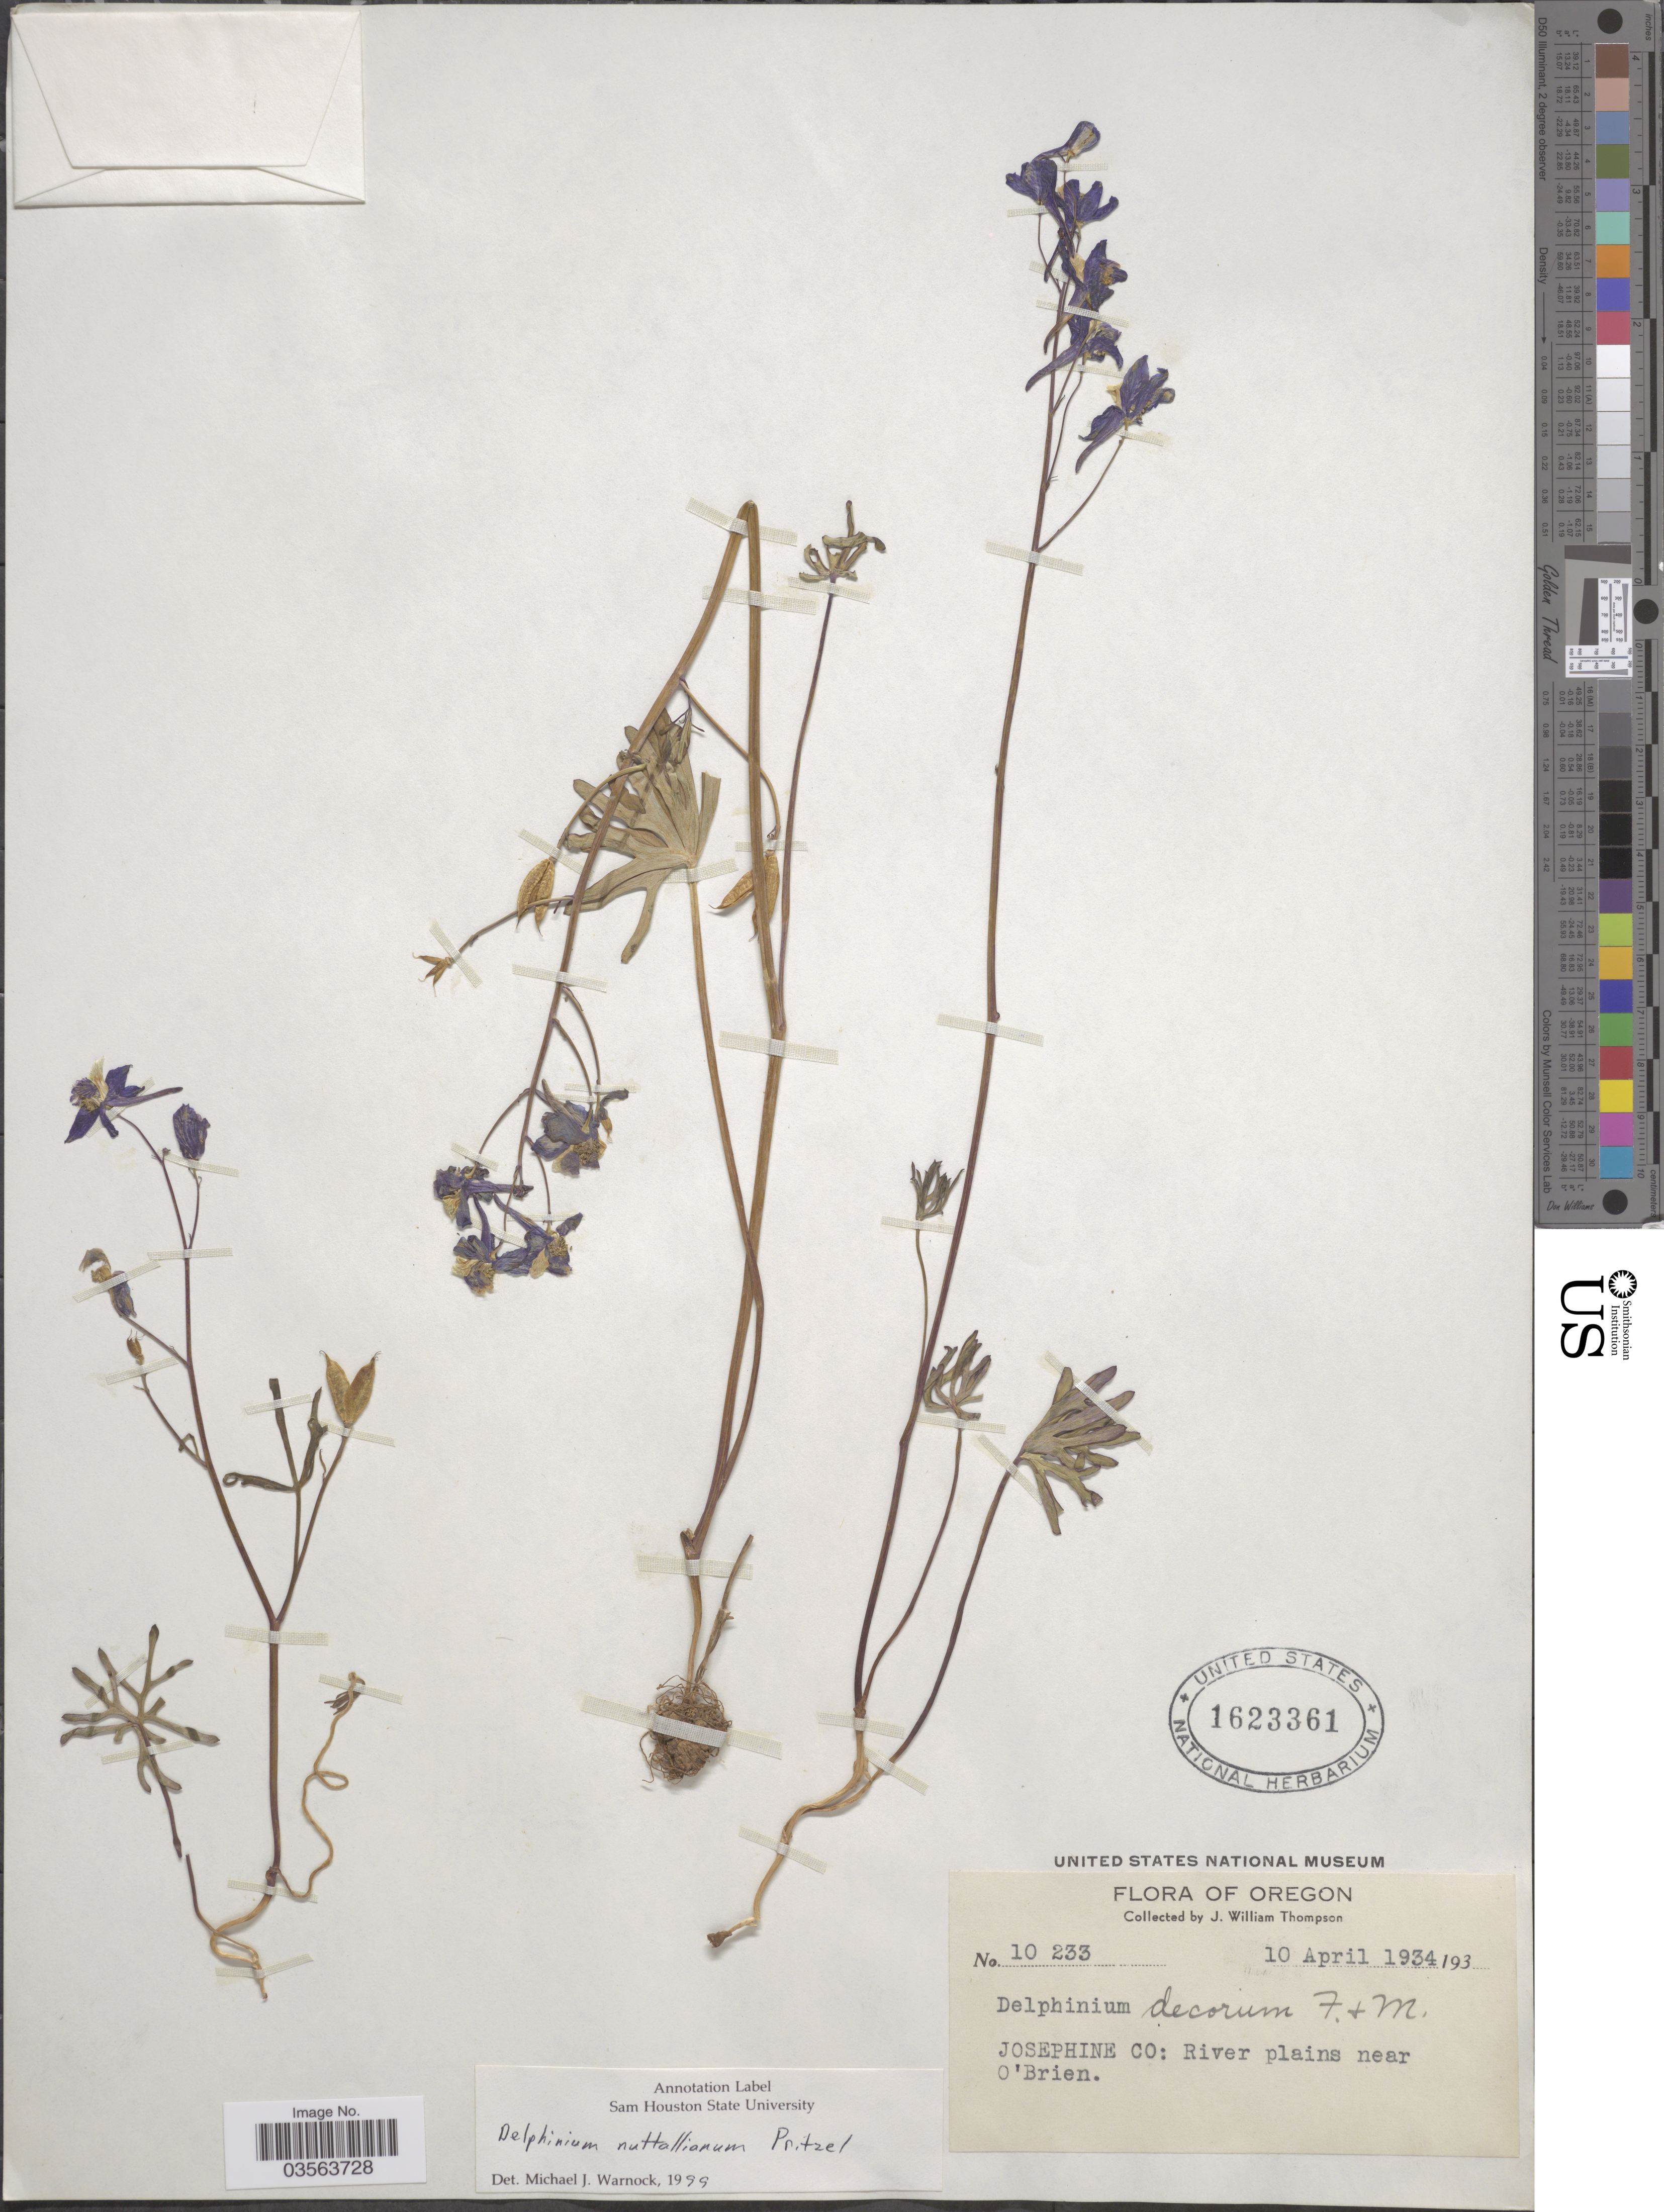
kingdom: Plantae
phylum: Tracheophyta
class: Magnoliopsida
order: Ranunculales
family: Ranunculaceae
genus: Delphinium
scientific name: Delphinium nuttallianum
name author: E. Pritz. ex Walpers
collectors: J. W. Thompson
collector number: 10233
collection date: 1934-04-10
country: United States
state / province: Oregon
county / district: Josephine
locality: Josephine Co: River plains near O'Brien.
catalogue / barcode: US 1623361